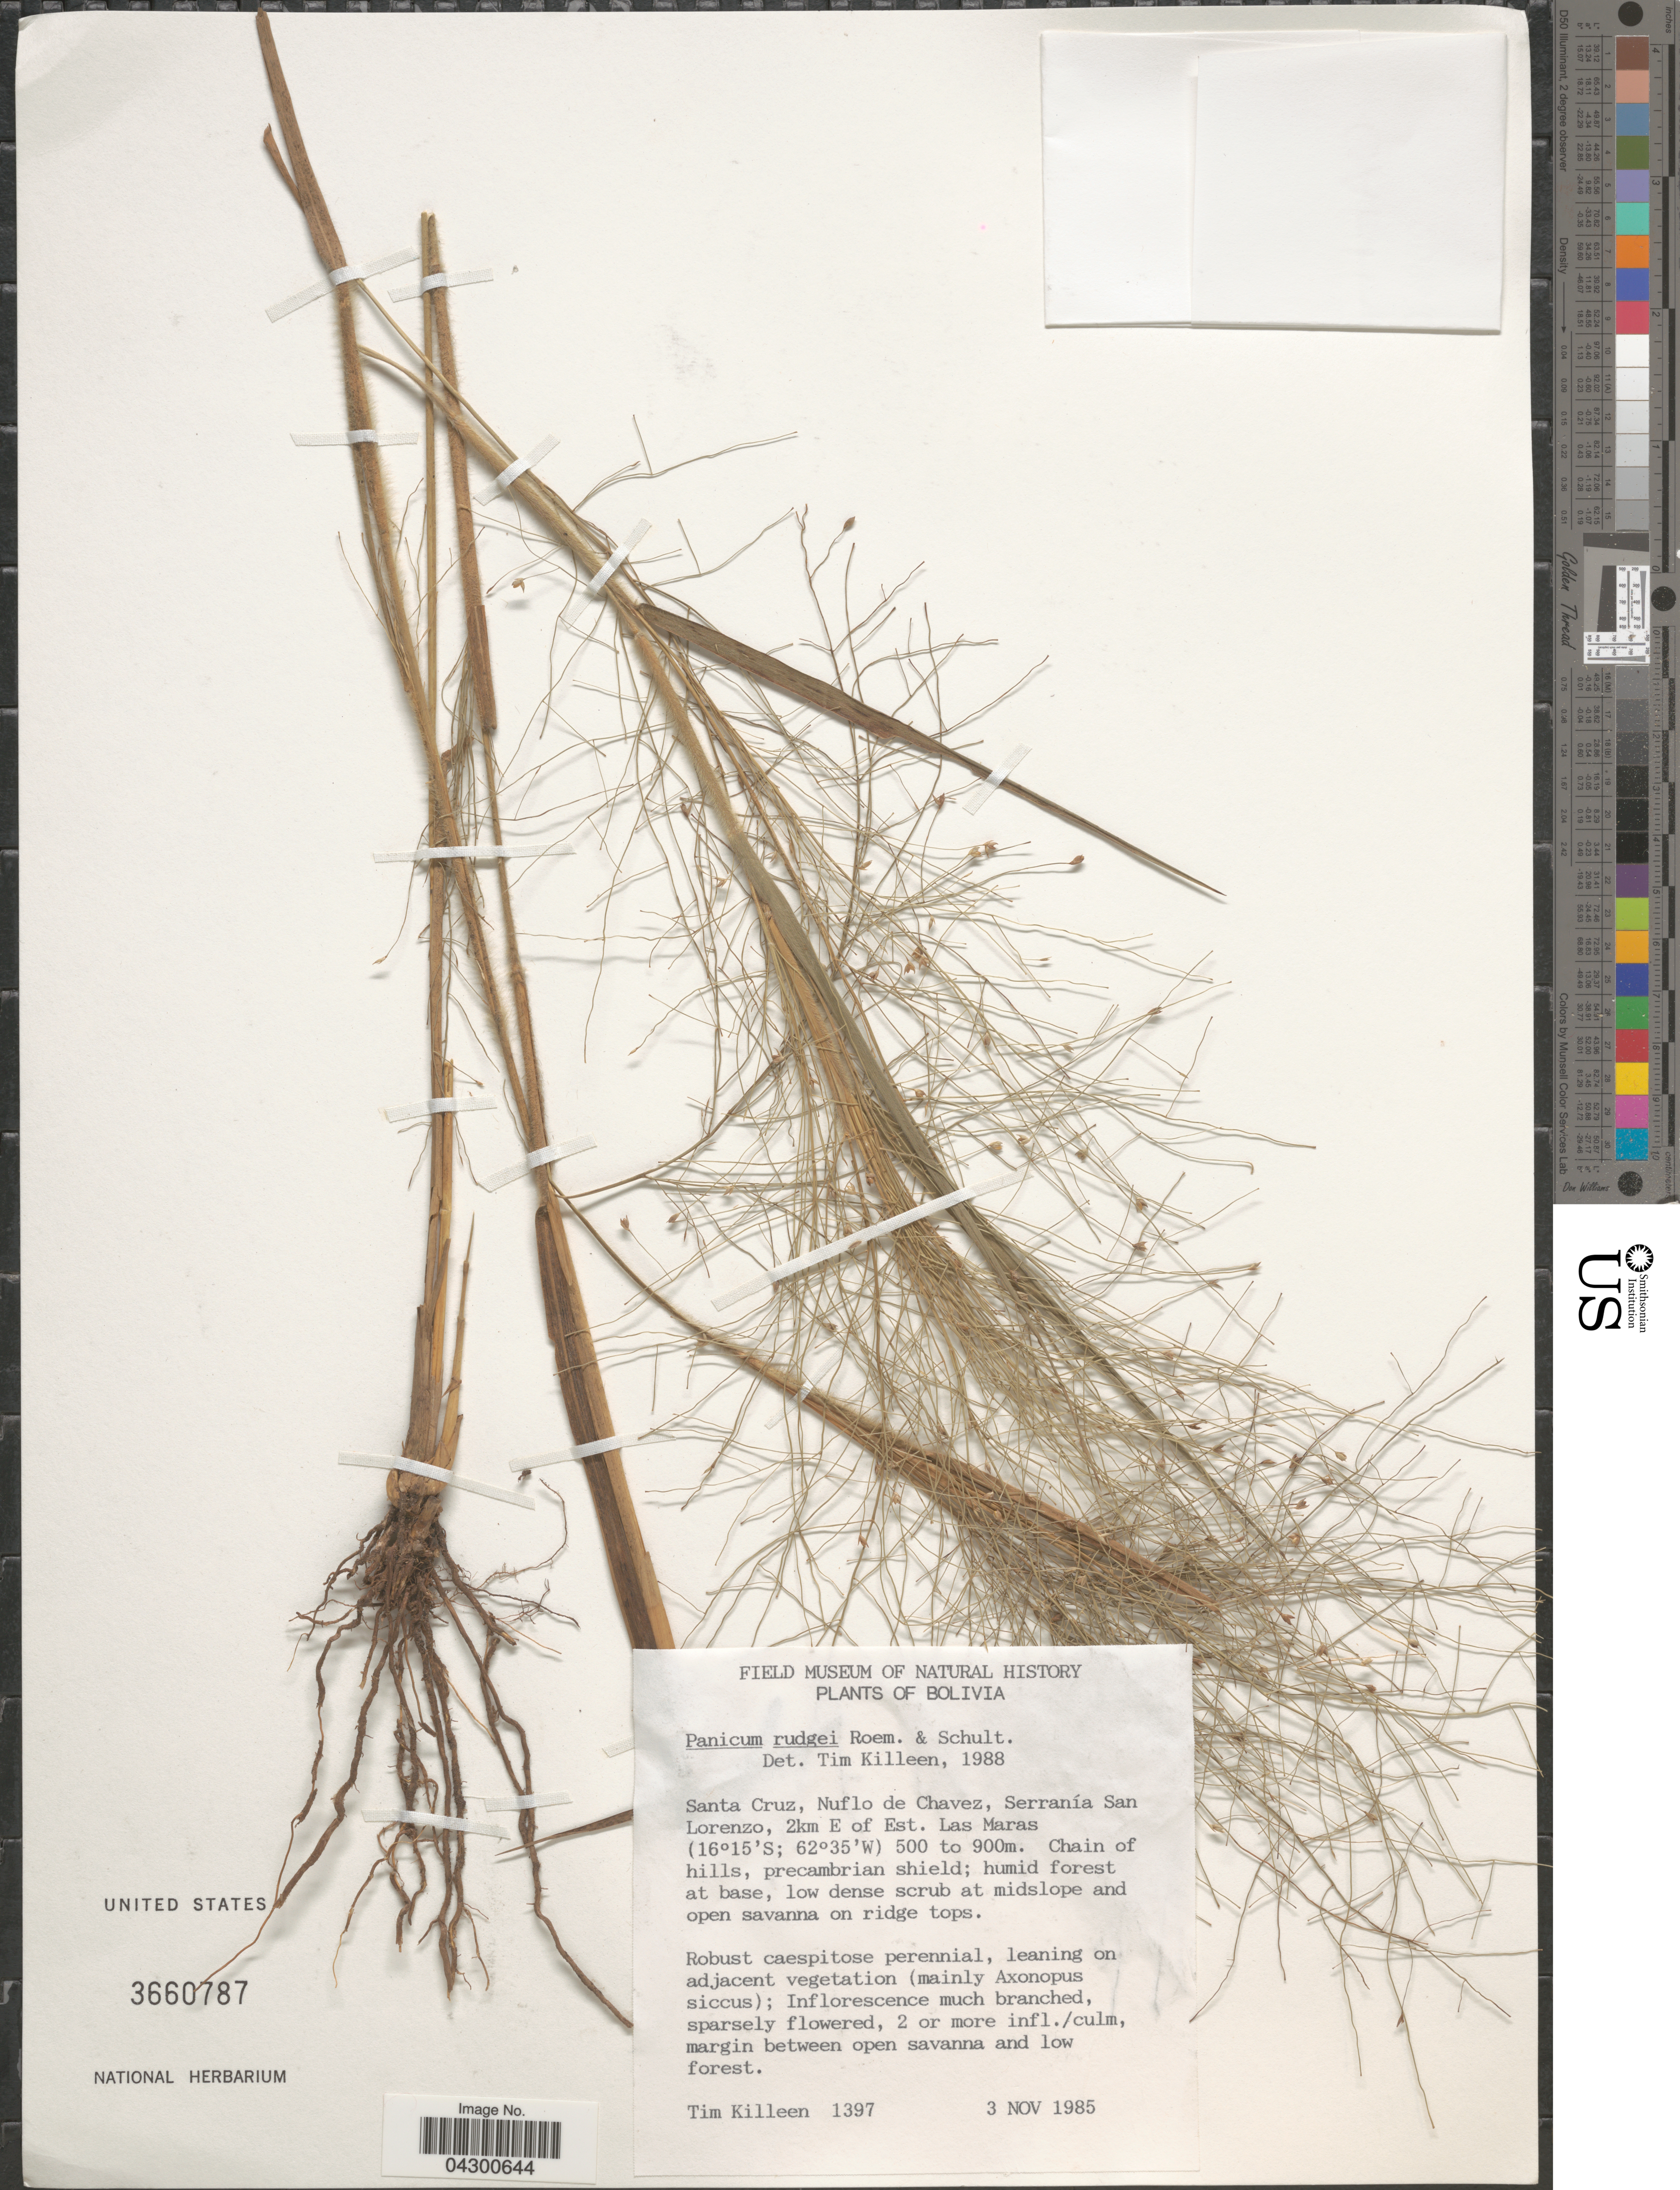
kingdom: Plantae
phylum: Tracheophyta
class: Liliopsida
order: Poales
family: Poaceae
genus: Panicum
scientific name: Panicum rudgei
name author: Roem. & Schult.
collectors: T. J. Killeen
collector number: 1397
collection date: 1985-11-03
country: Bolivia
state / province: Santa Cruz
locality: Santa Cruz, Nuflo de Chavez, Serranía San Lorenzo, 2km E of Est. Las Maras. Chain of hills, precambrian shield; humid forest at base, low dense scrub at midslope and open savanna on ridge tops.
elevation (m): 500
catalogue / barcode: US 3660787